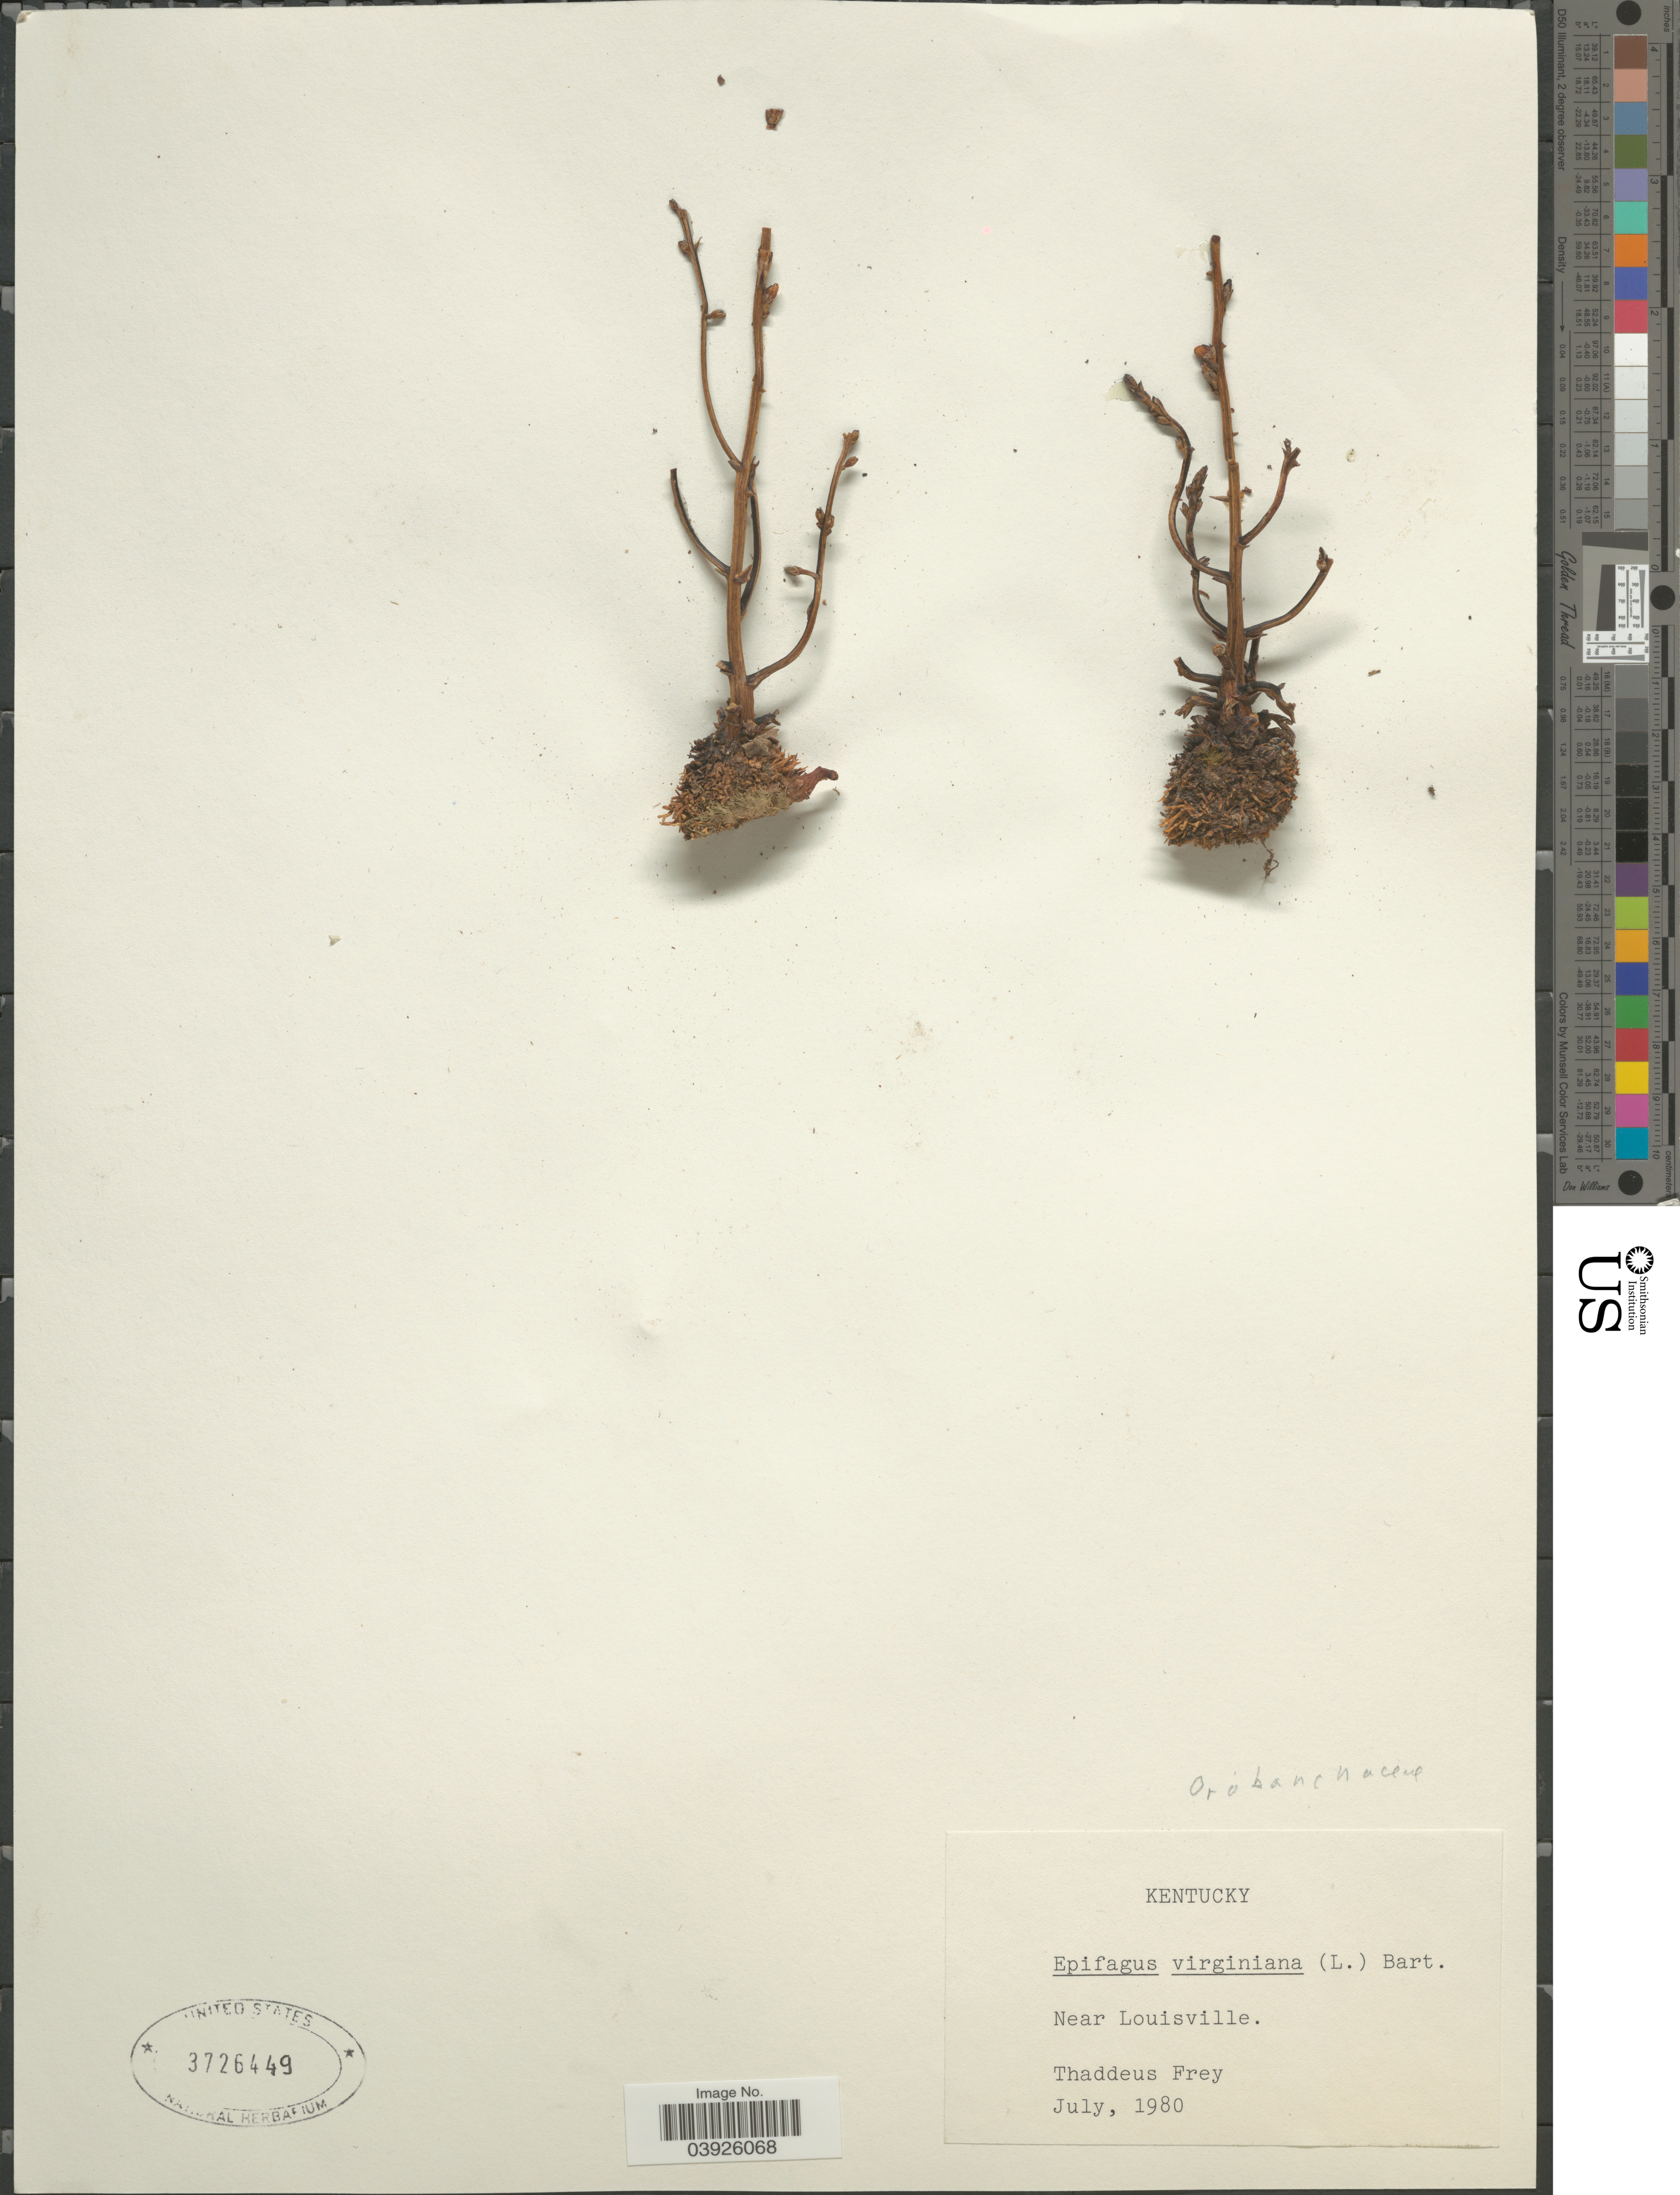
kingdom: Plantae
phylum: Tracheophyta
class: Magnoliopsida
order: Lamiales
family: Orobanchaceae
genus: Epifagus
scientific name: Epifagus virginiana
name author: (L.) W.P.C. Barton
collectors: T. Frey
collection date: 1980-07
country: United States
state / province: Kentucky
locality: Near Louisville.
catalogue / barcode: US 3726449